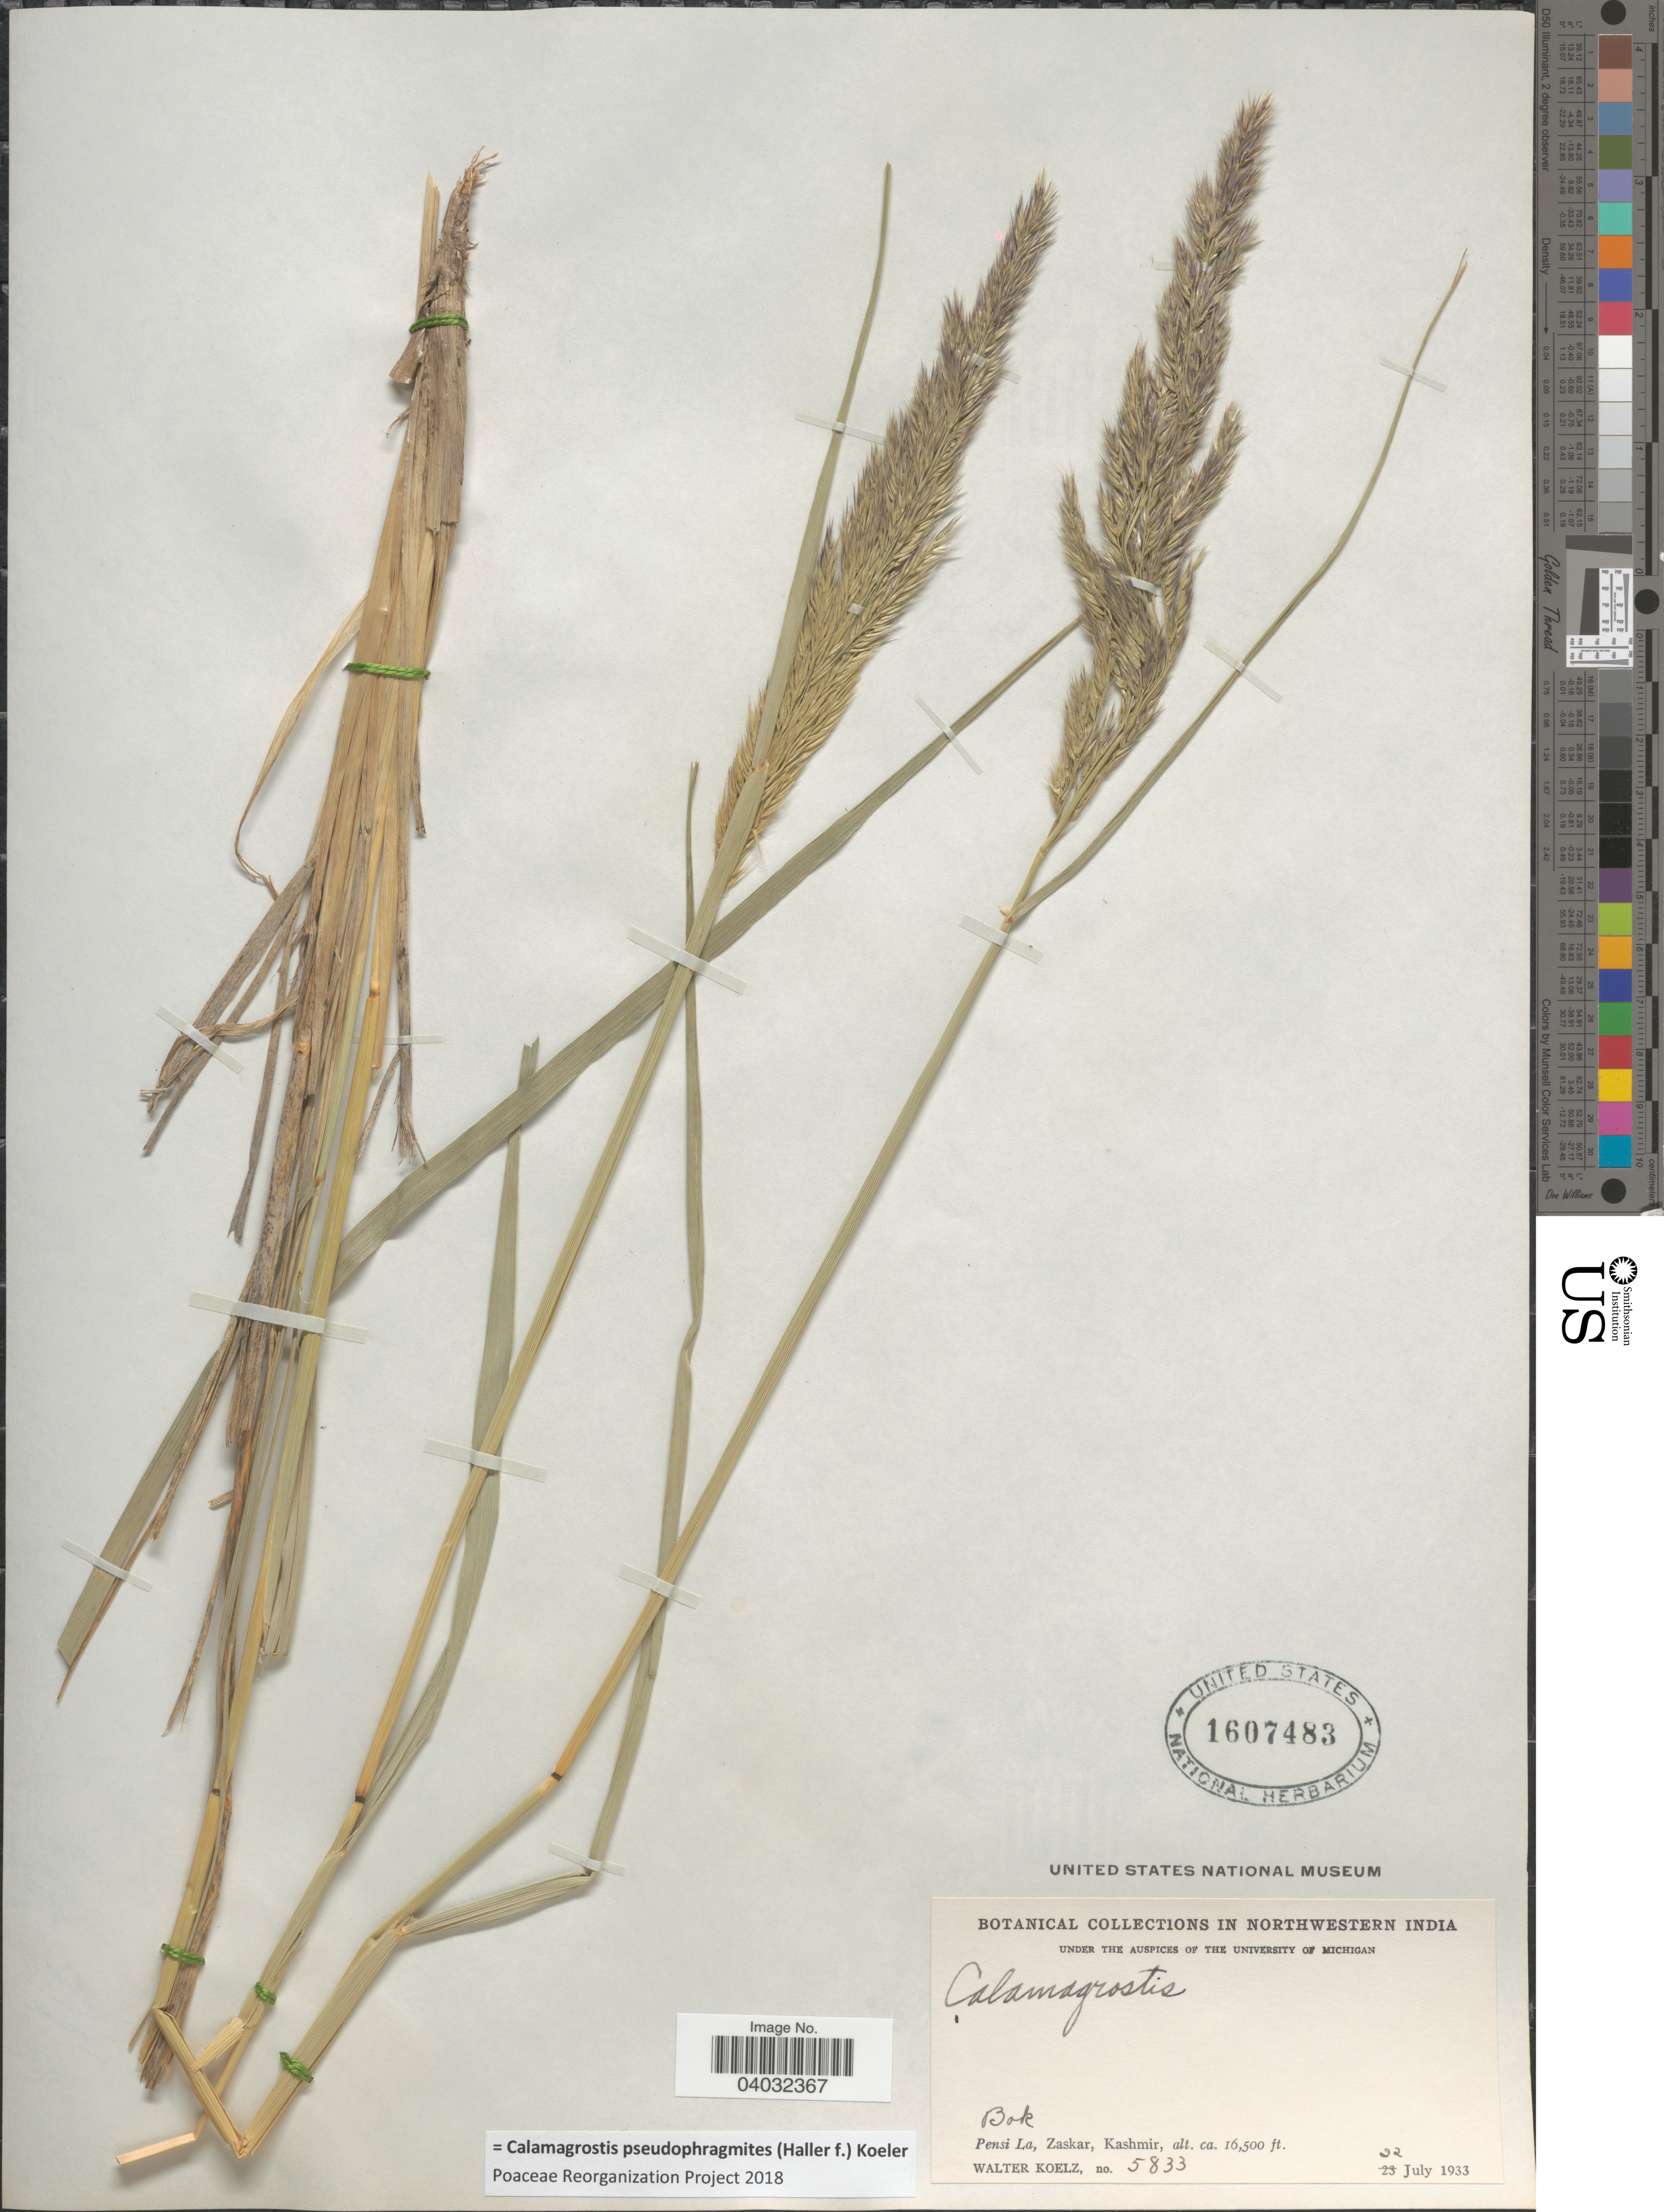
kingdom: Plantae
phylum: Tracheophyta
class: Liliopsida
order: Poales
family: Poaceae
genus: Calamagrostis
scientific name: Calamagrostis pseudophragmites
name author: (Haller f.) Koeler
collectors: W. N. Koelz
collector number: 5833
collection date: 1933-07-22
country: India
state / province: Jammu and Kashmir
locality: Northwestern India. Bok. Pensi La, Zaskar, Kashmir.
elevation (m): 5029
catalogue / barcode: US 1607483